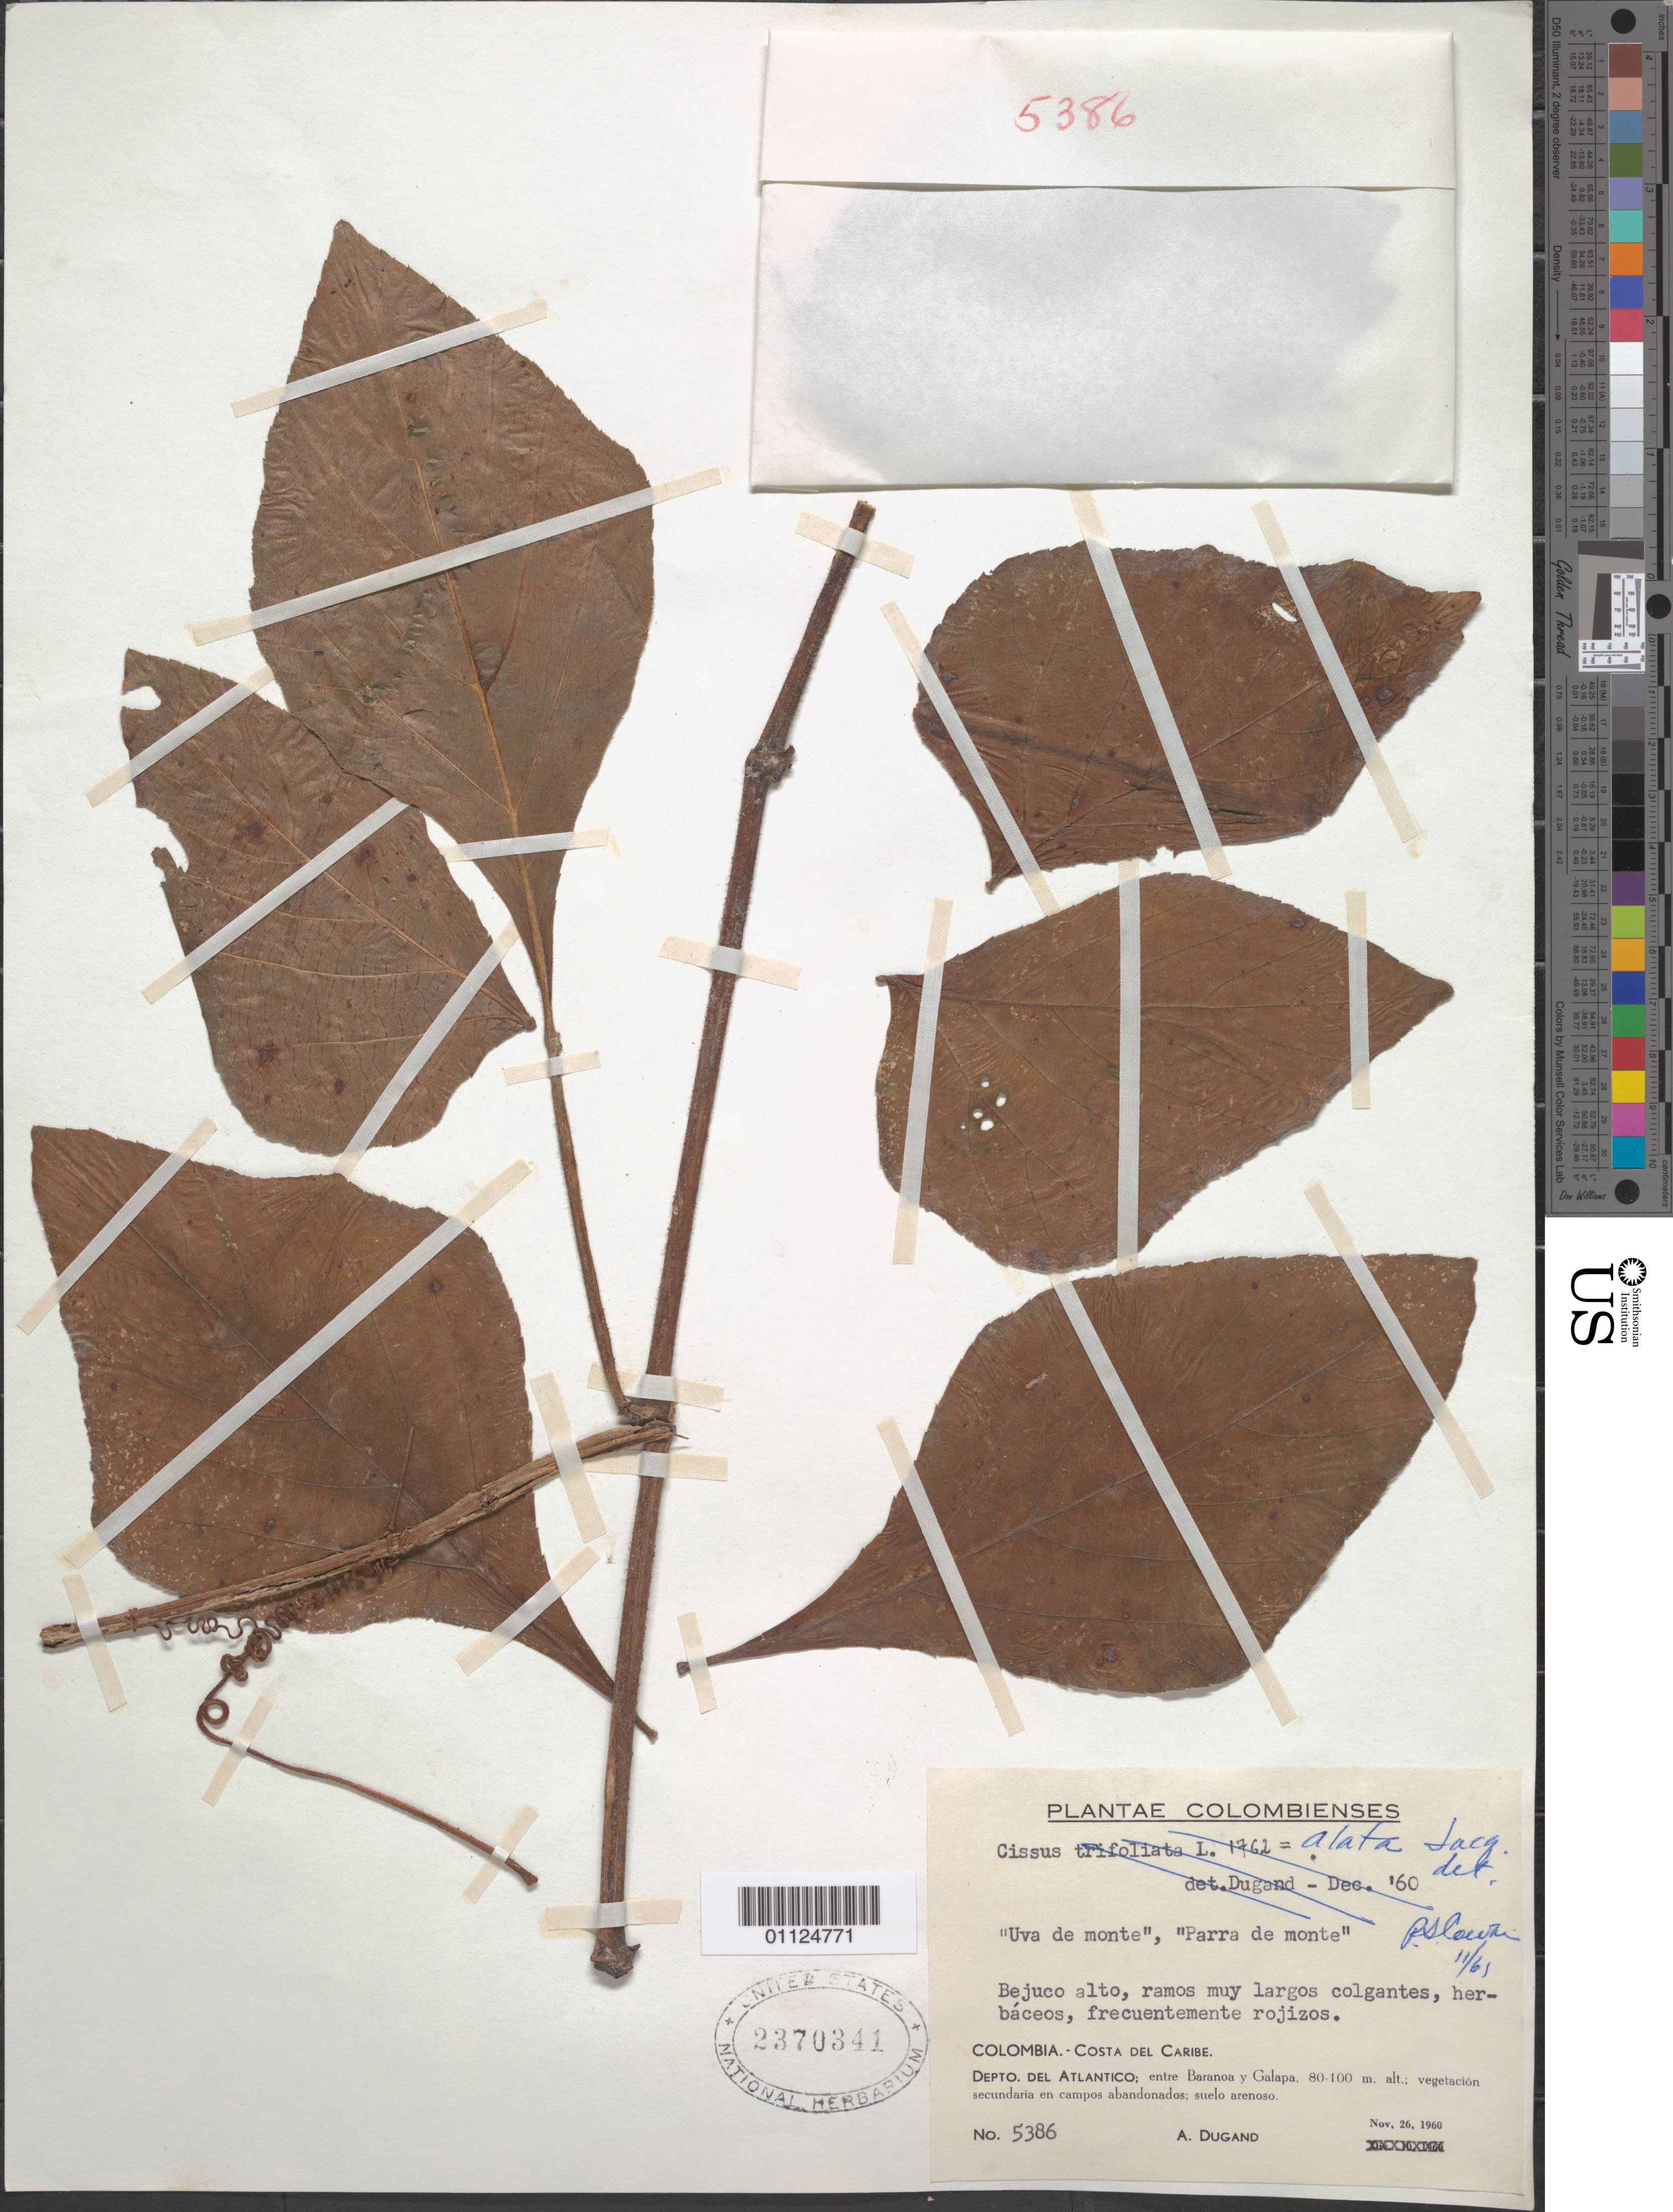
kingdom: Plantae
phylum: Tracheophyta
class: Magnoliopsida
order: Vitales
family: Vitaceae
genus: Cissus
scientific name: Cissus alata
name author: Jacq.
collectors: A. Dugand G.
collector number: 5386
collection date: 1960-11-26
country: Colombia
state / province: Atlántico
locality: Entre Baranoa y Galapa.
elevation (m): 80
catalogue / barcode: US 2370341